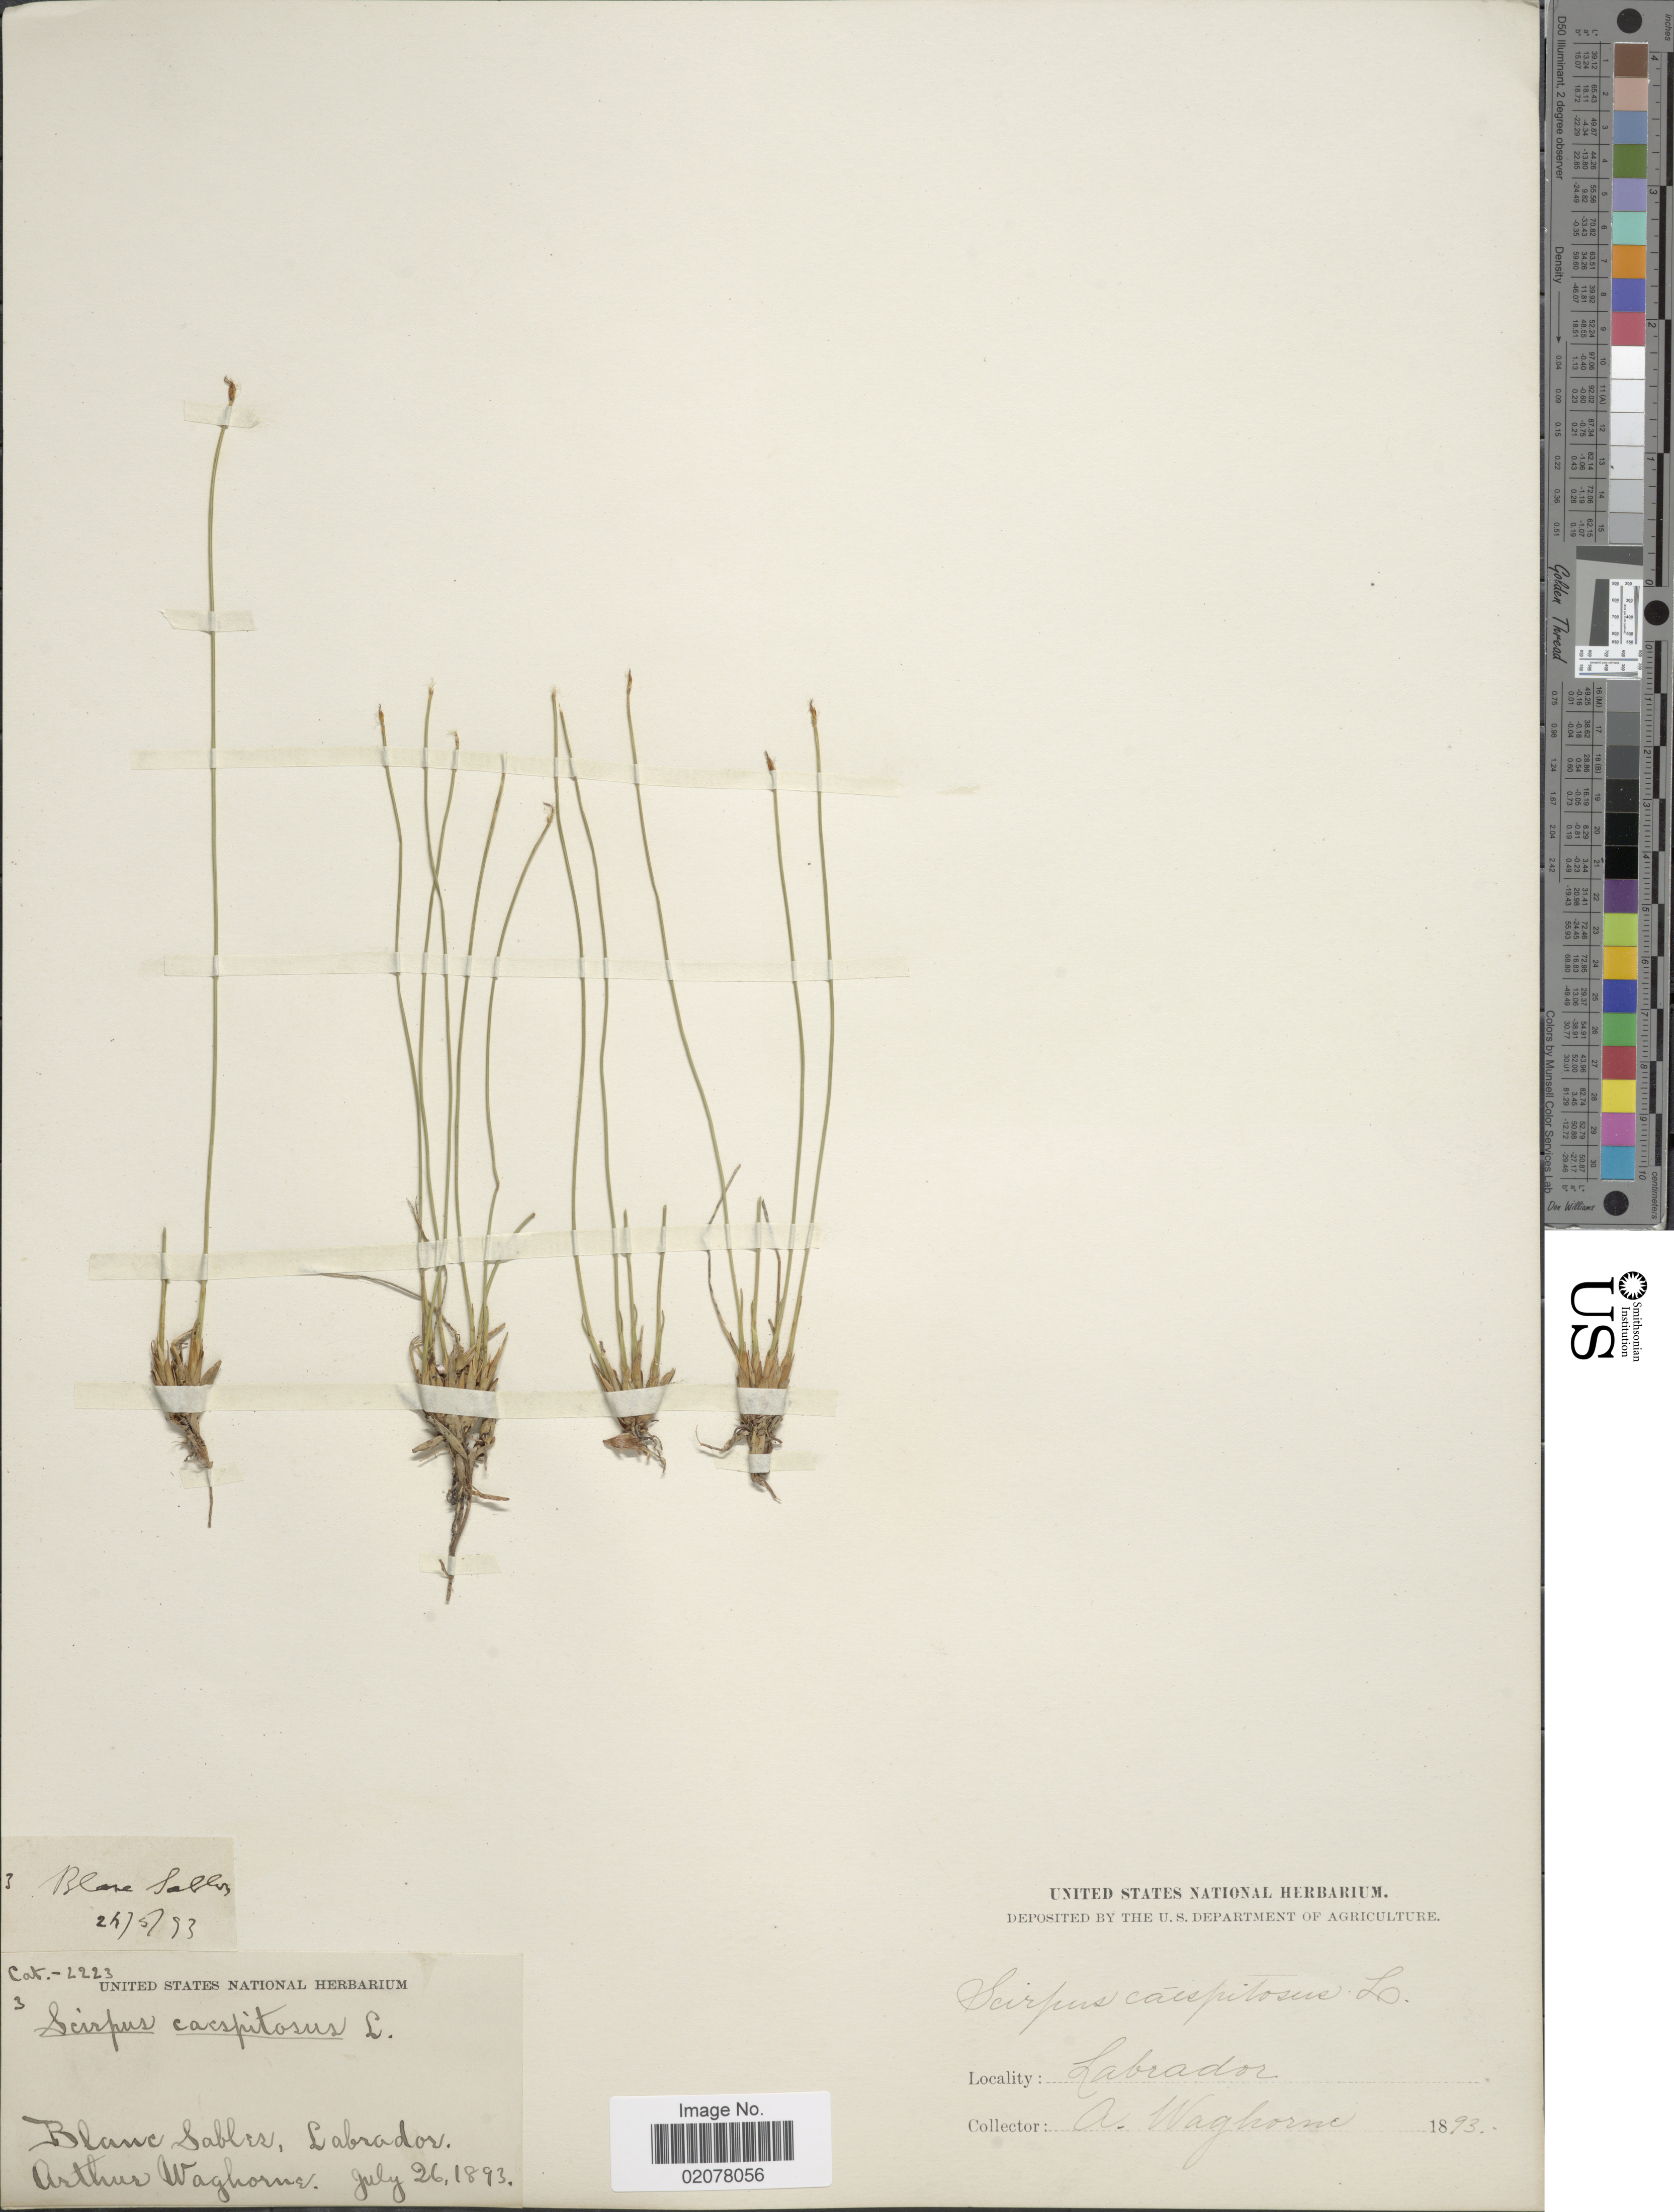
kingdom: Plantae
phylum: Tracheophyta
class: Liliopsida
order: Poales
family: Cyperaceae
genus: Trichophorum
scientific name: Trichophorum cespitosum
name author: (L.) Hartm.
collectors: A. Waghorne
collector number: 3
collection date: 1893-07-26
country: Canada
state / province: Newfoundland and Labrador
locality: Blane Sables, Labrador